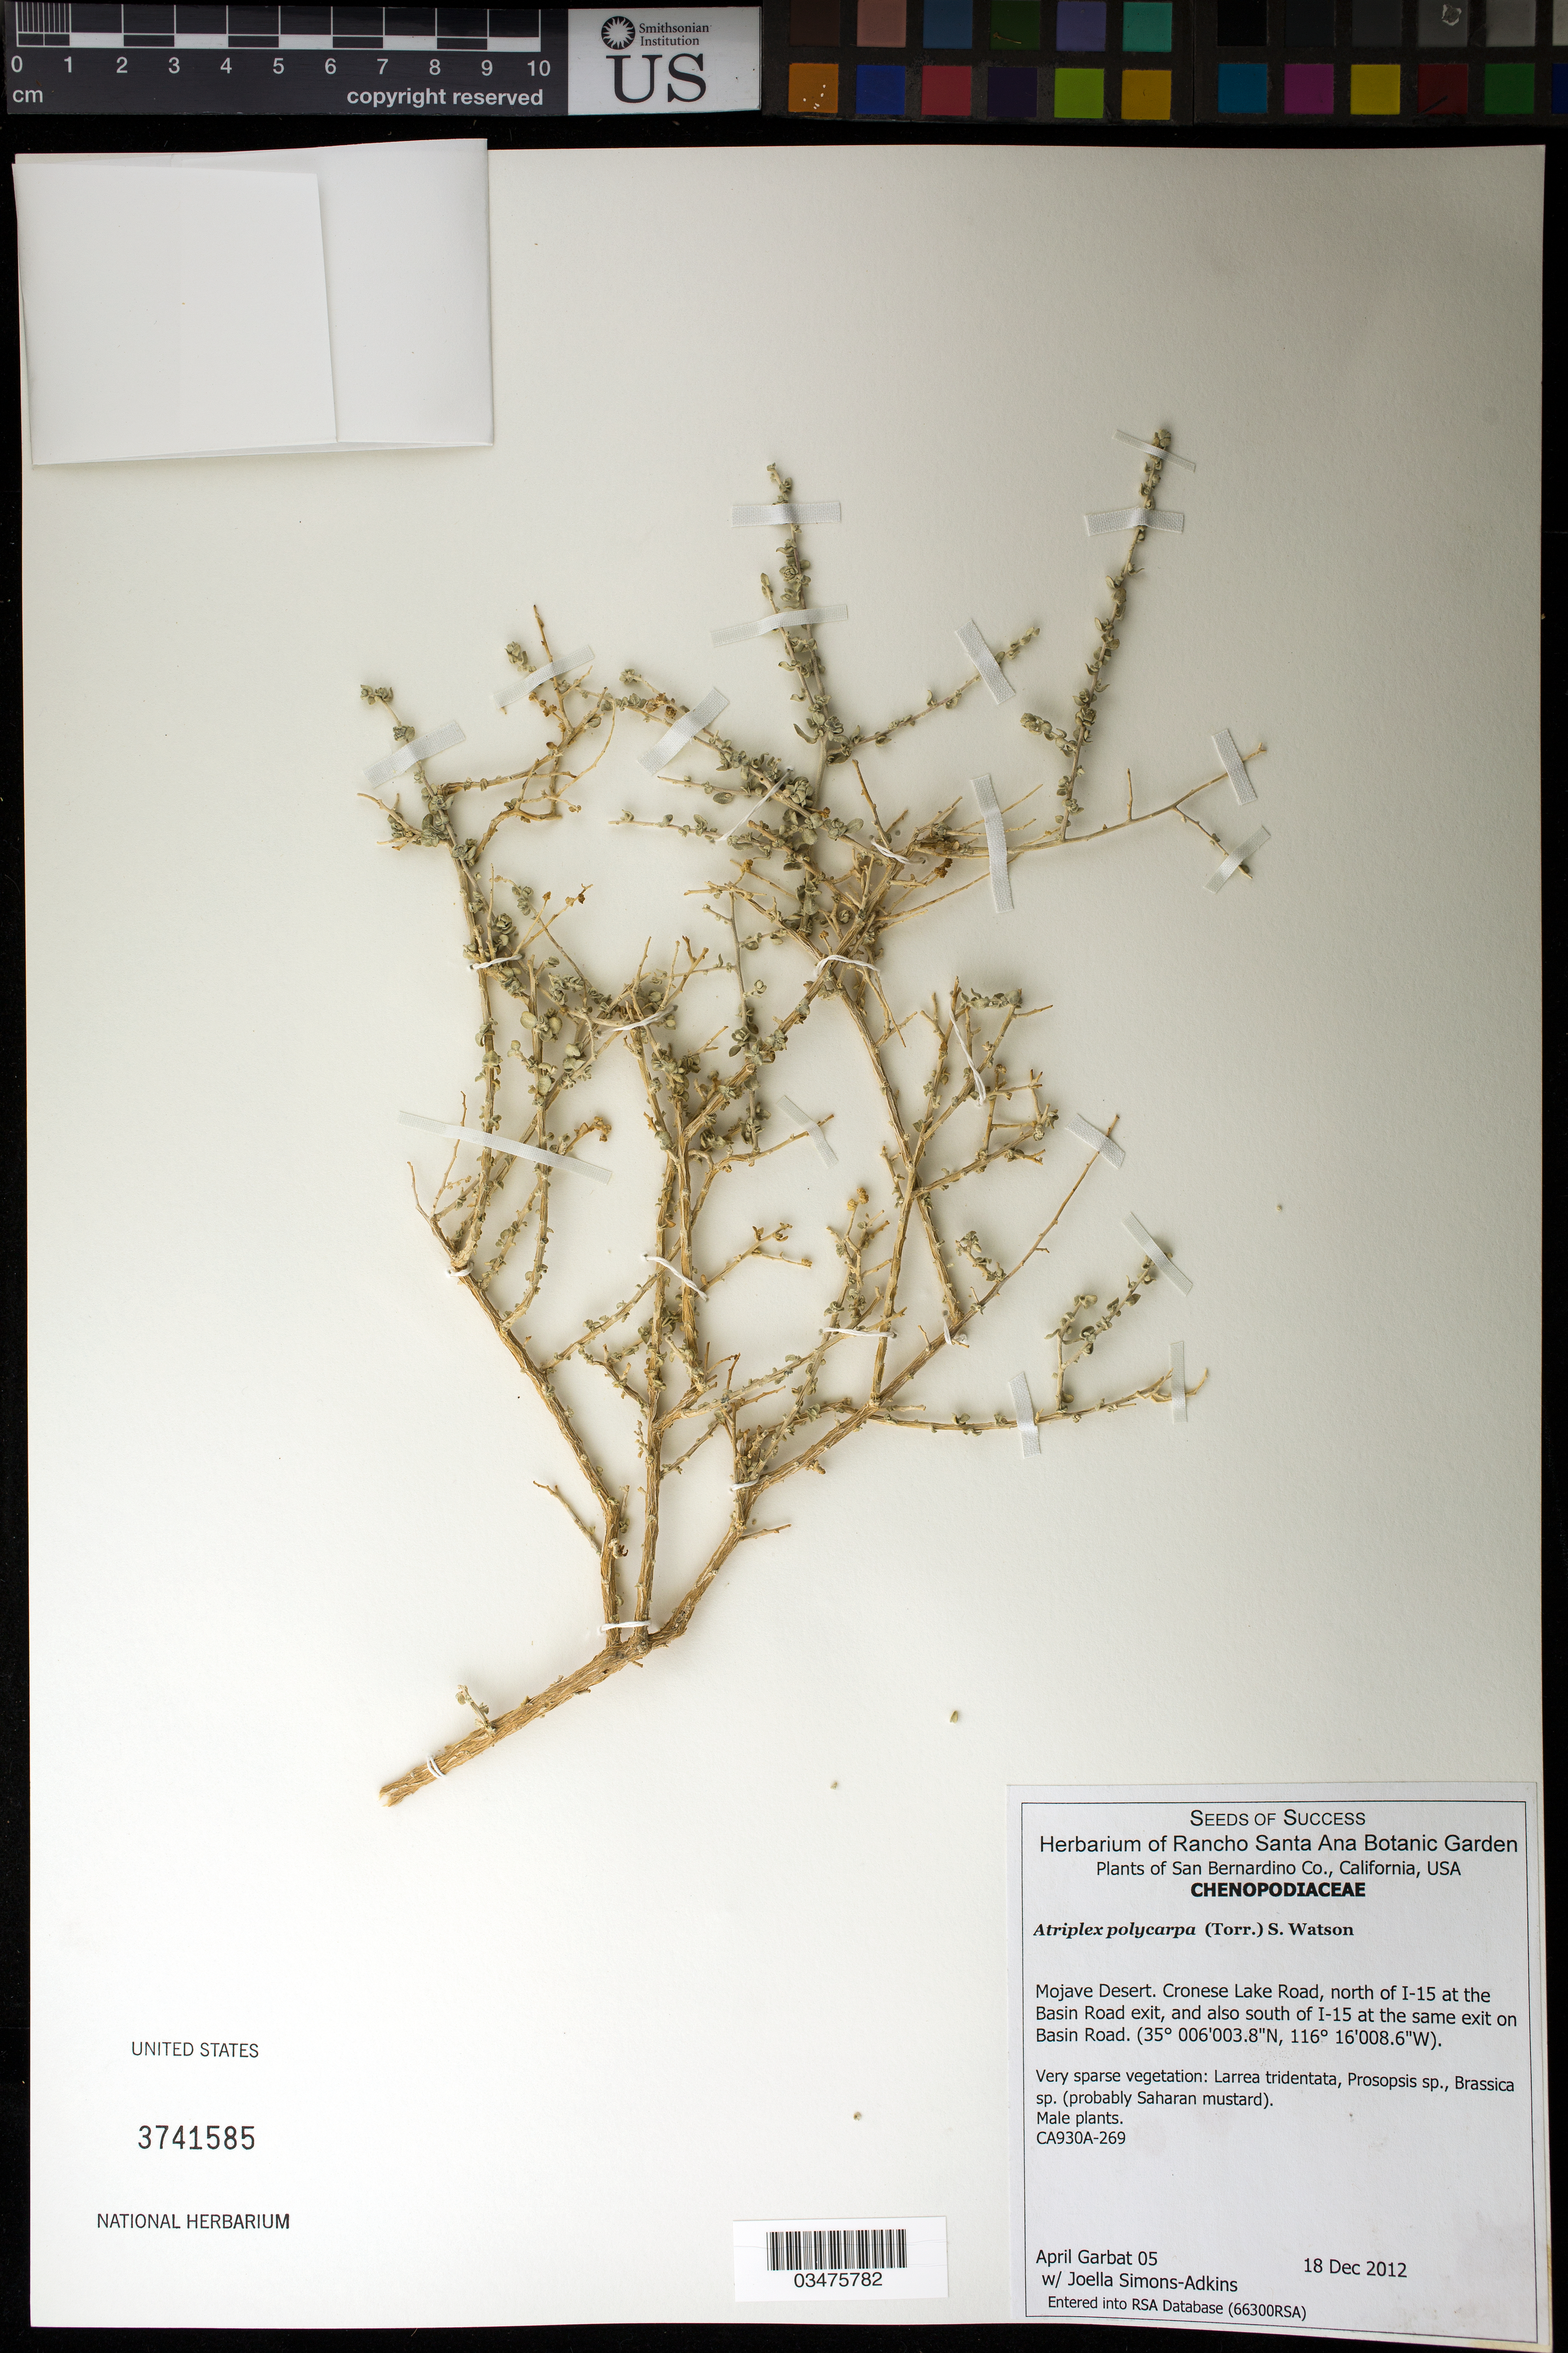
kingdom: Plantae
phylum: Tracheophyta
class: Magnoliopsida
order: Caryophyllales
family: Amaranthaceae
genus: Atriplex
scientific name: Atriplex polycarpa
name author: (Torr.) S. Watson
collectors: A. Garbat & J. Simons-Adkins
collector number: CA930A-269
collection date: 2012-12-18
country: United States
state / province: California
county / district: San Bernardino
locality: Mojave Desert, Cronese Lake Road, N of I-15 at the Basin Road exit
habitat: Very sparse vegetation: Larrea tridentata, Prosopsis sp., Brassica sp.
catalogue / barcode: US 3741585